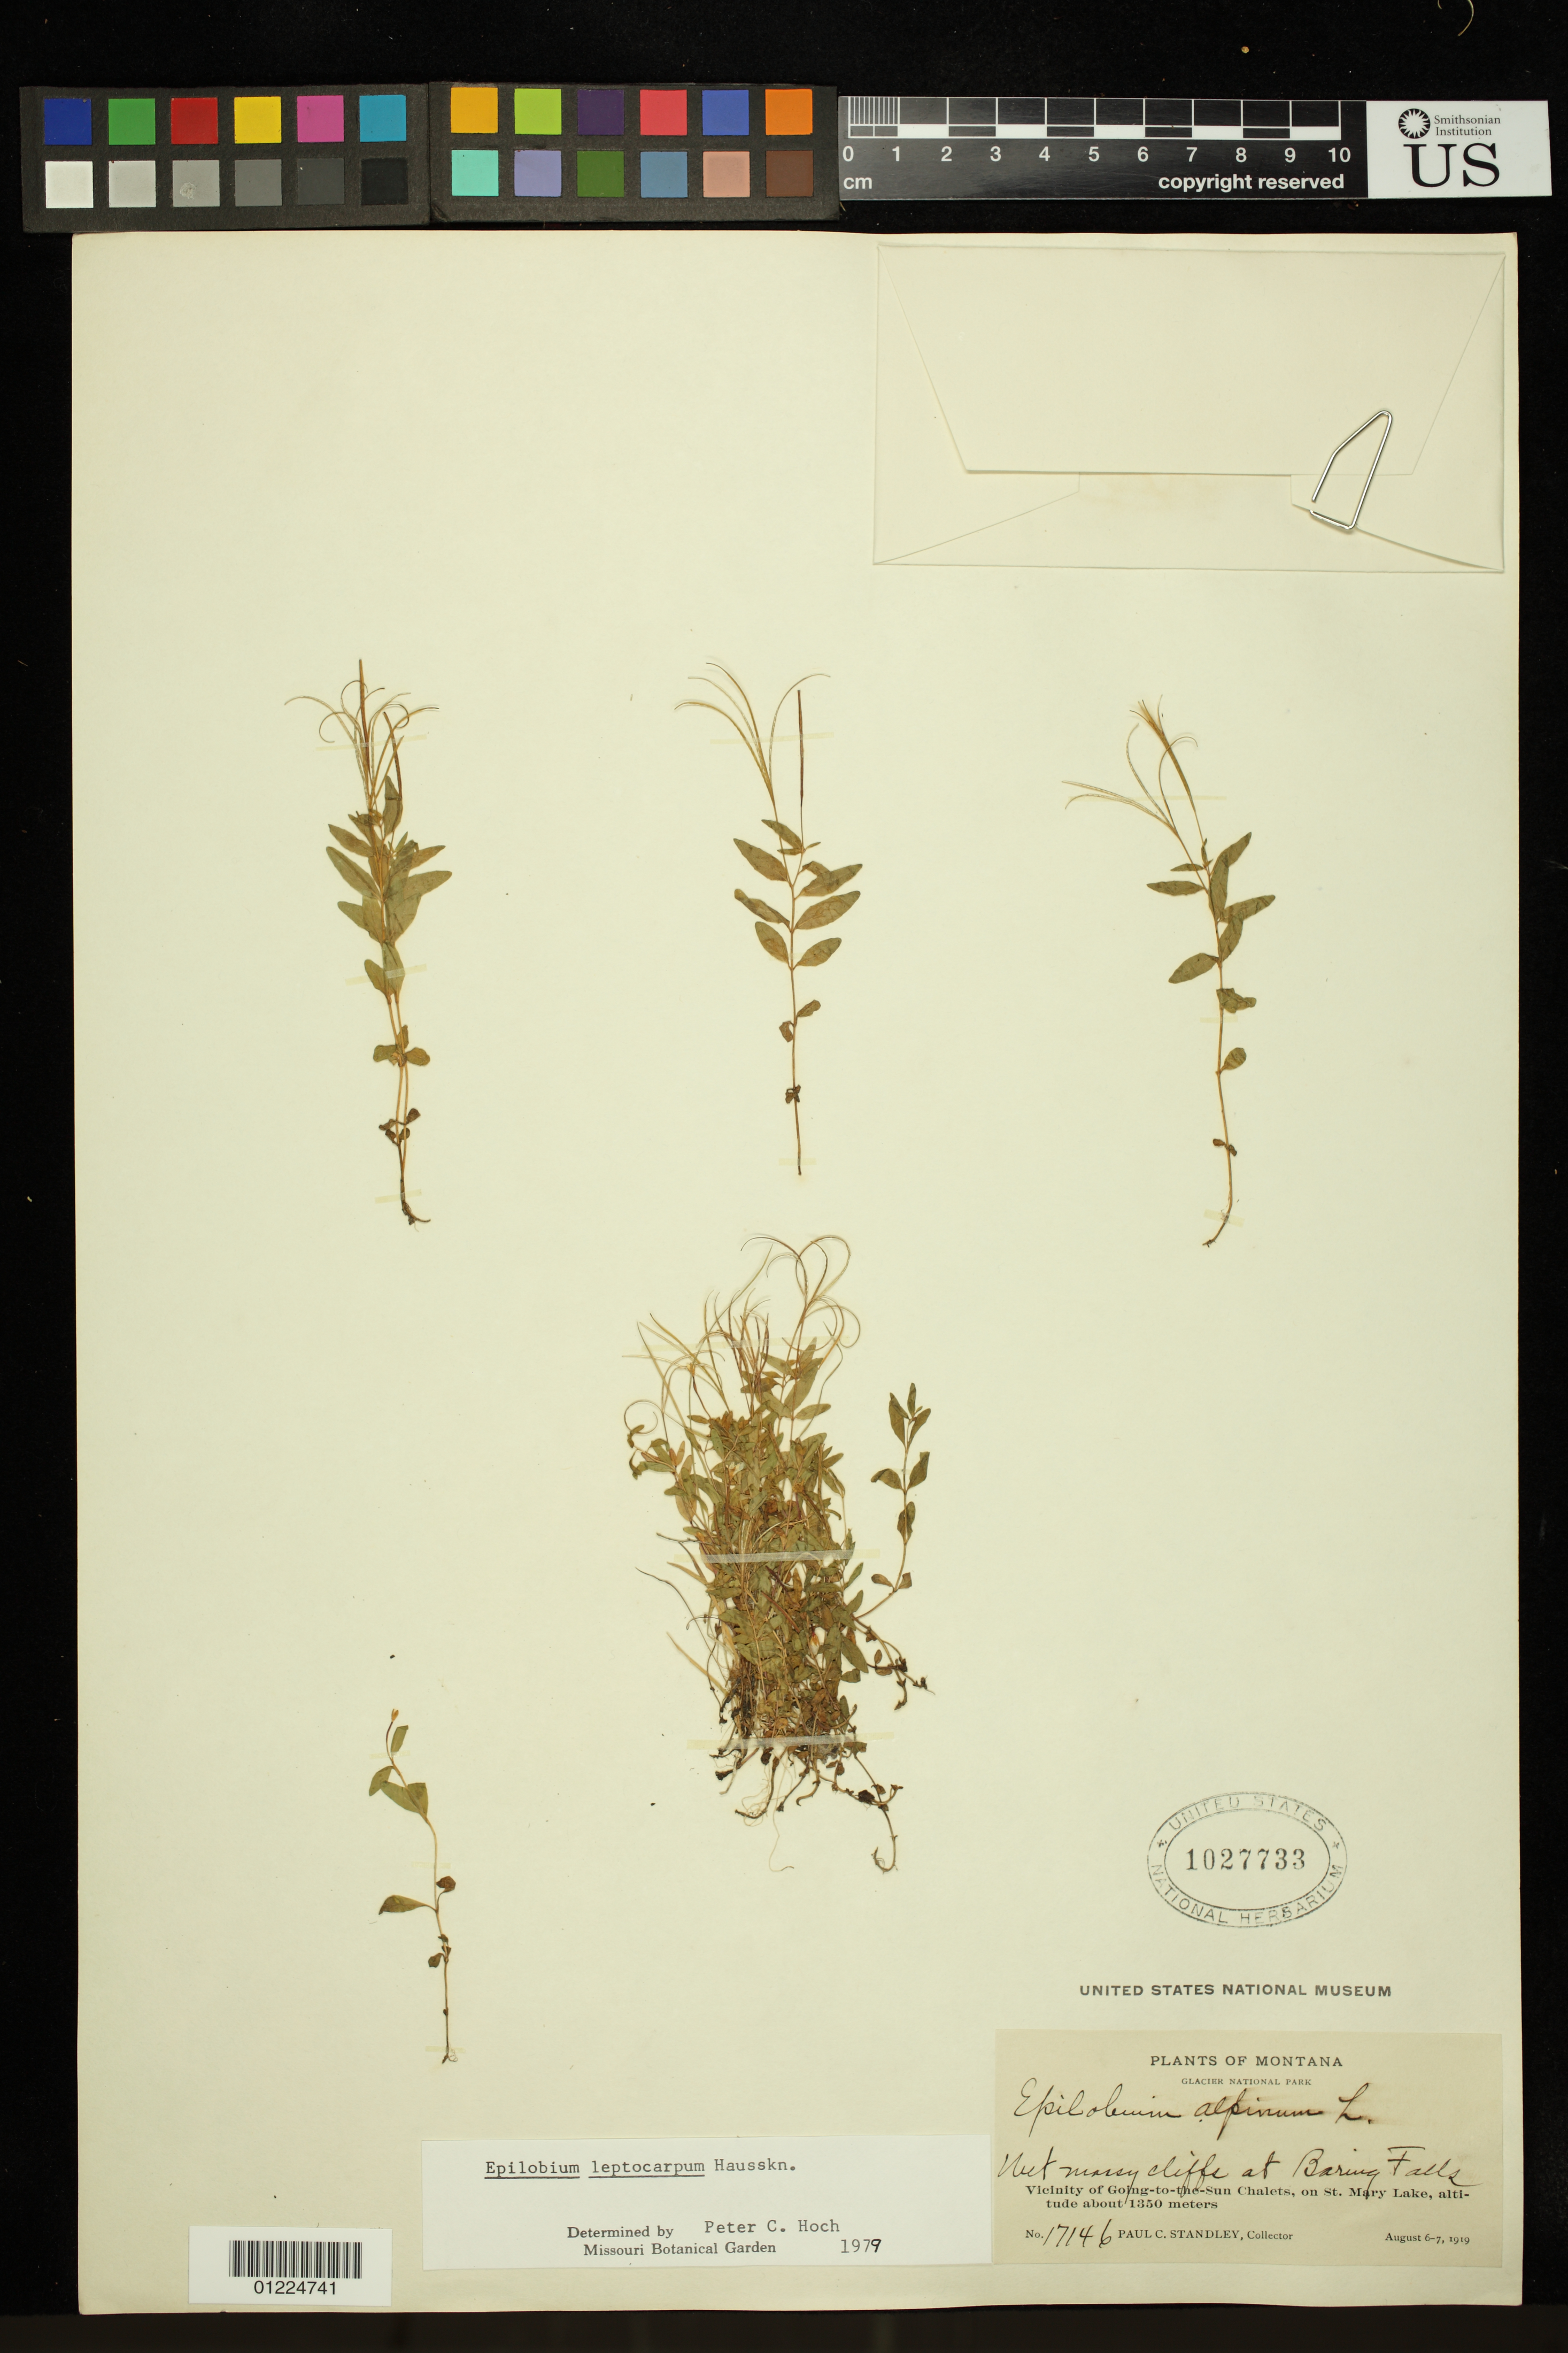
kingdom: Plantae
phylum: Tracheophyta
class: Magnoliopsida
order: Myrtales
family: Onagraceae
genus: Epilobium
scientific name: Epilobium leptocarpum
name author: Hausskn.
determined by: Hoch, P. C.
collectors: P. C. Standley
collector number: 17146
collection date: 1919-08-06,1919-08-07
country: United States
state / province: Montana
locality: Vicinity of Going- to- the- Sun Chalets, on St. Mary Lake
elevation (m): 1350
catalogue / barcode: US 1027733